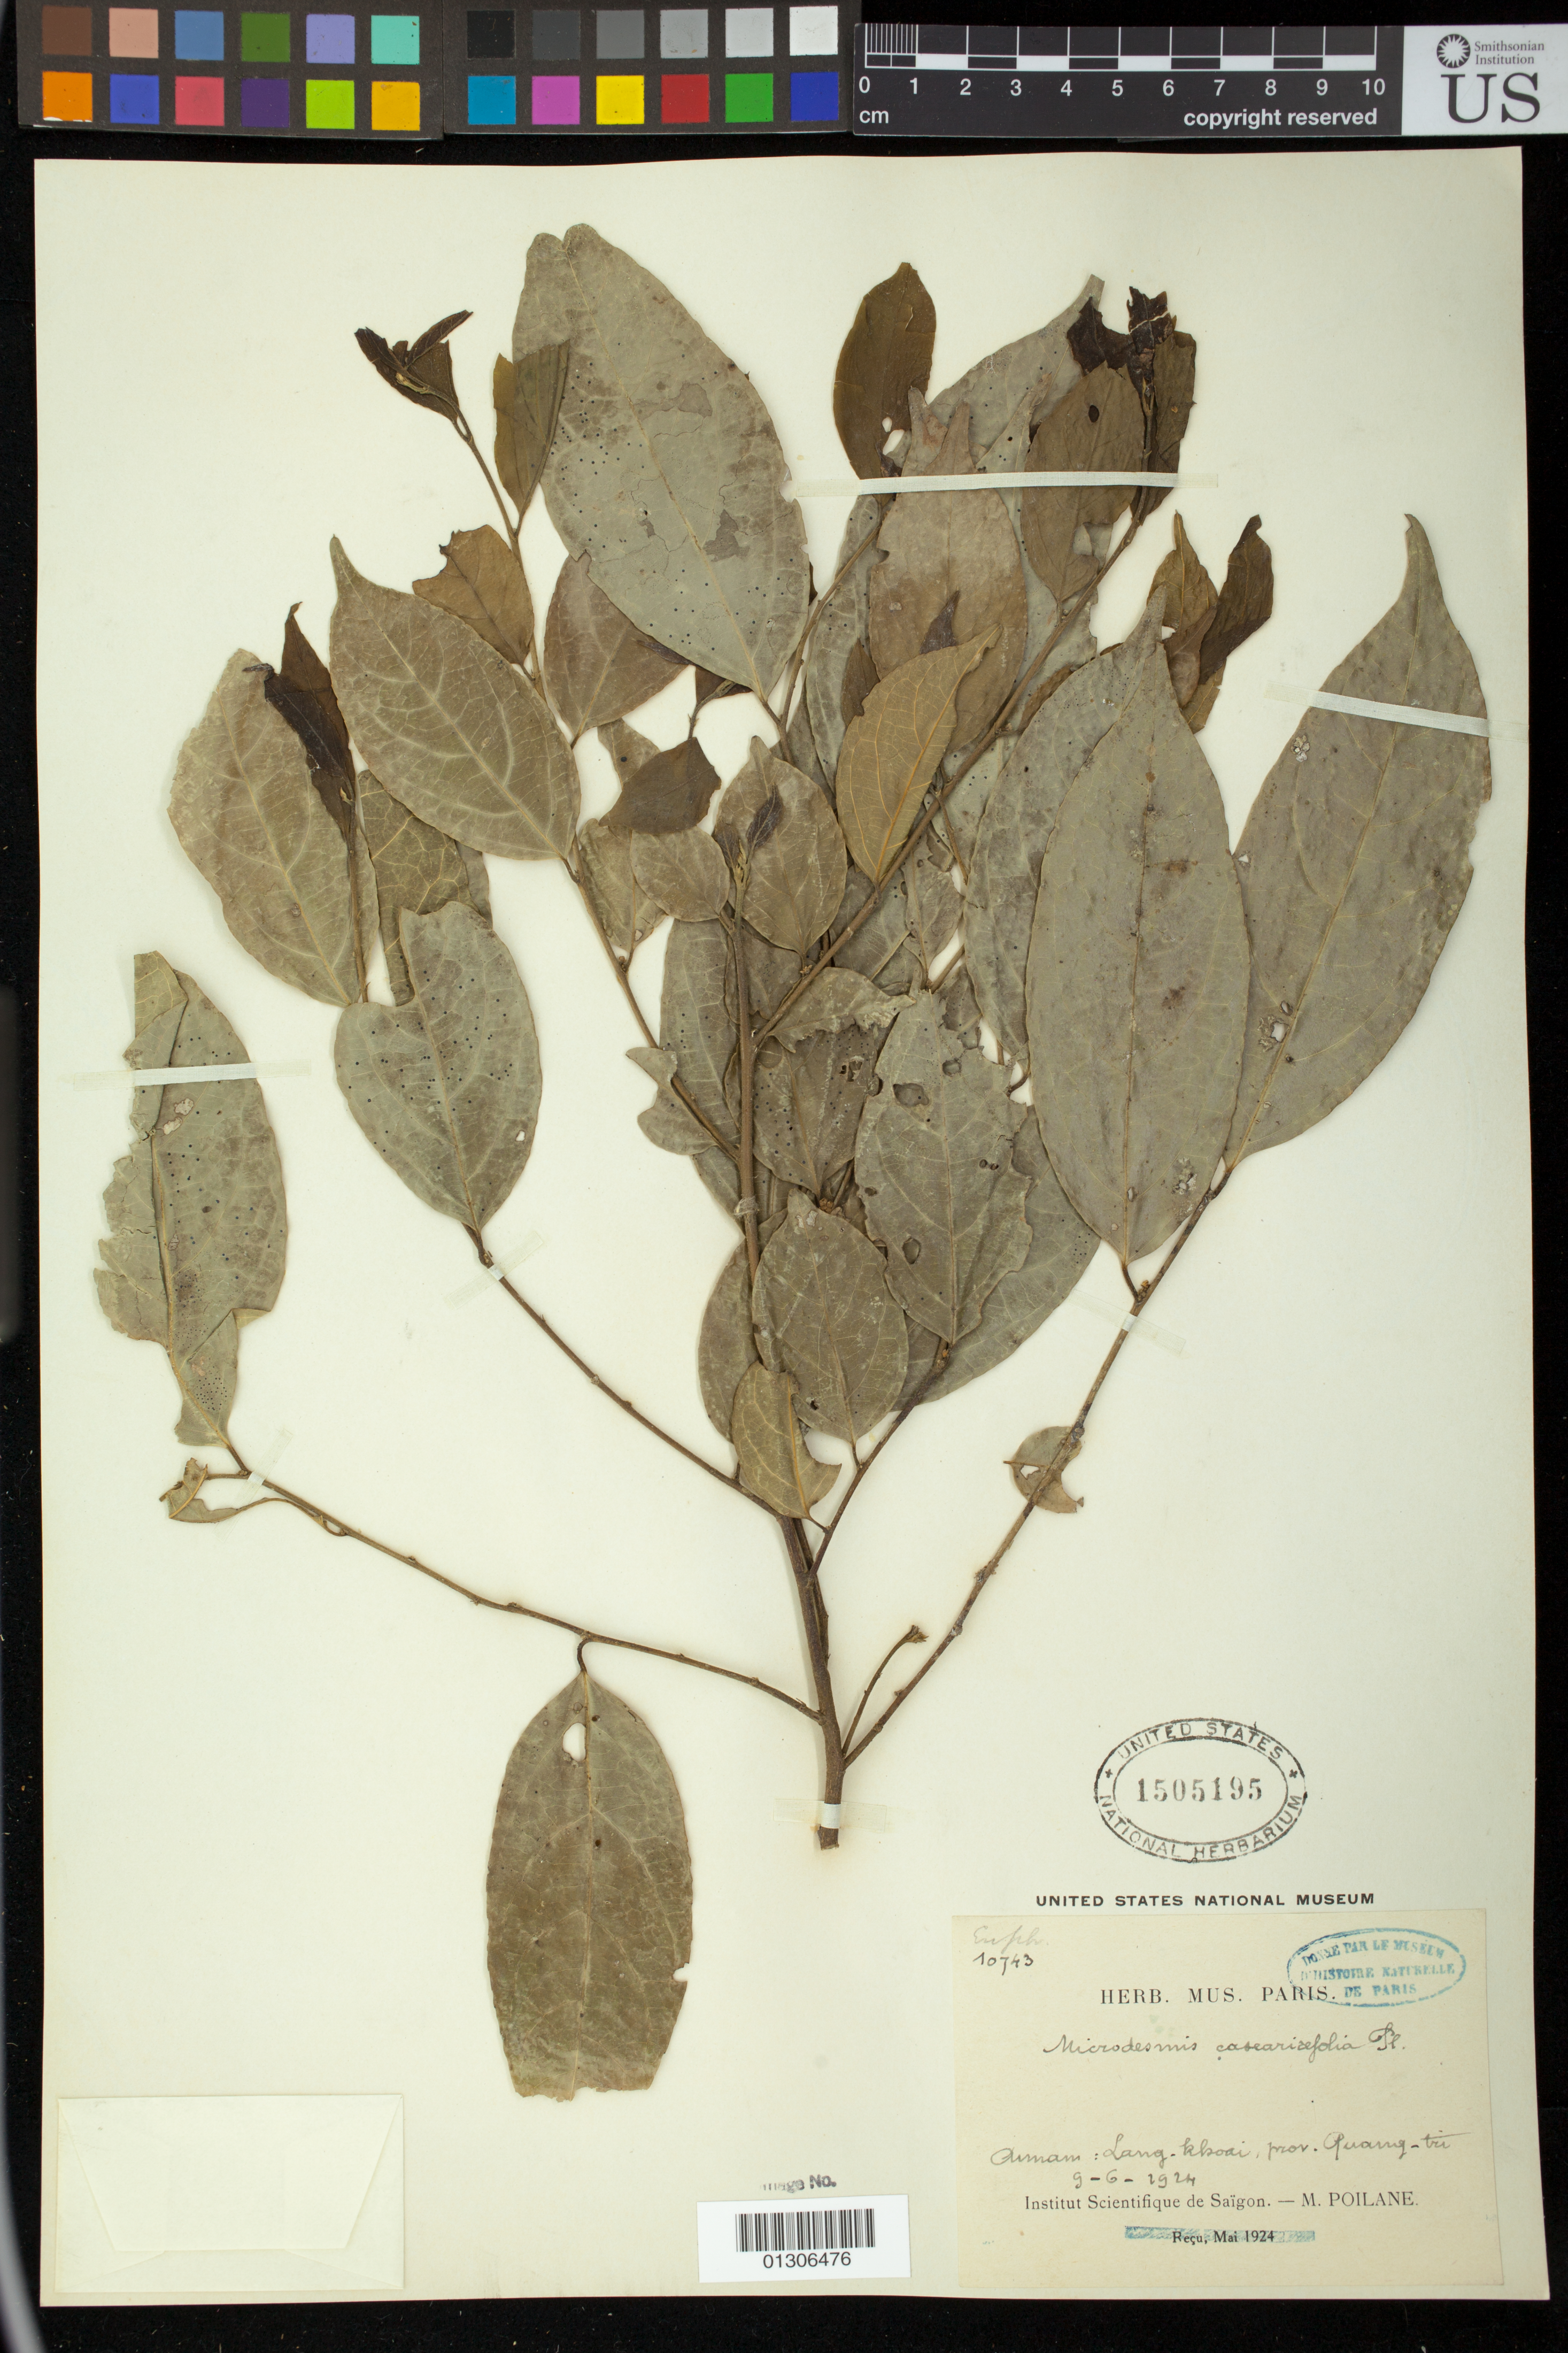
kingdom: Plantae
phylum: Tracheophyta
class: Magnoliopsida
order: Malpighiales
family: Pandaceae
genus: Microdesmis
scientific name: Microdesmis casearifolia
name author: Planch. & Hook.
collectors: M. Poilane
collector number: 10743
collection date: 1924-09-06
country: Vietnam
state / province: Quảng Trị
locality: Aimam: Lang. khoai, prov. Quang-tri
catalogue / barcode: US 1505195